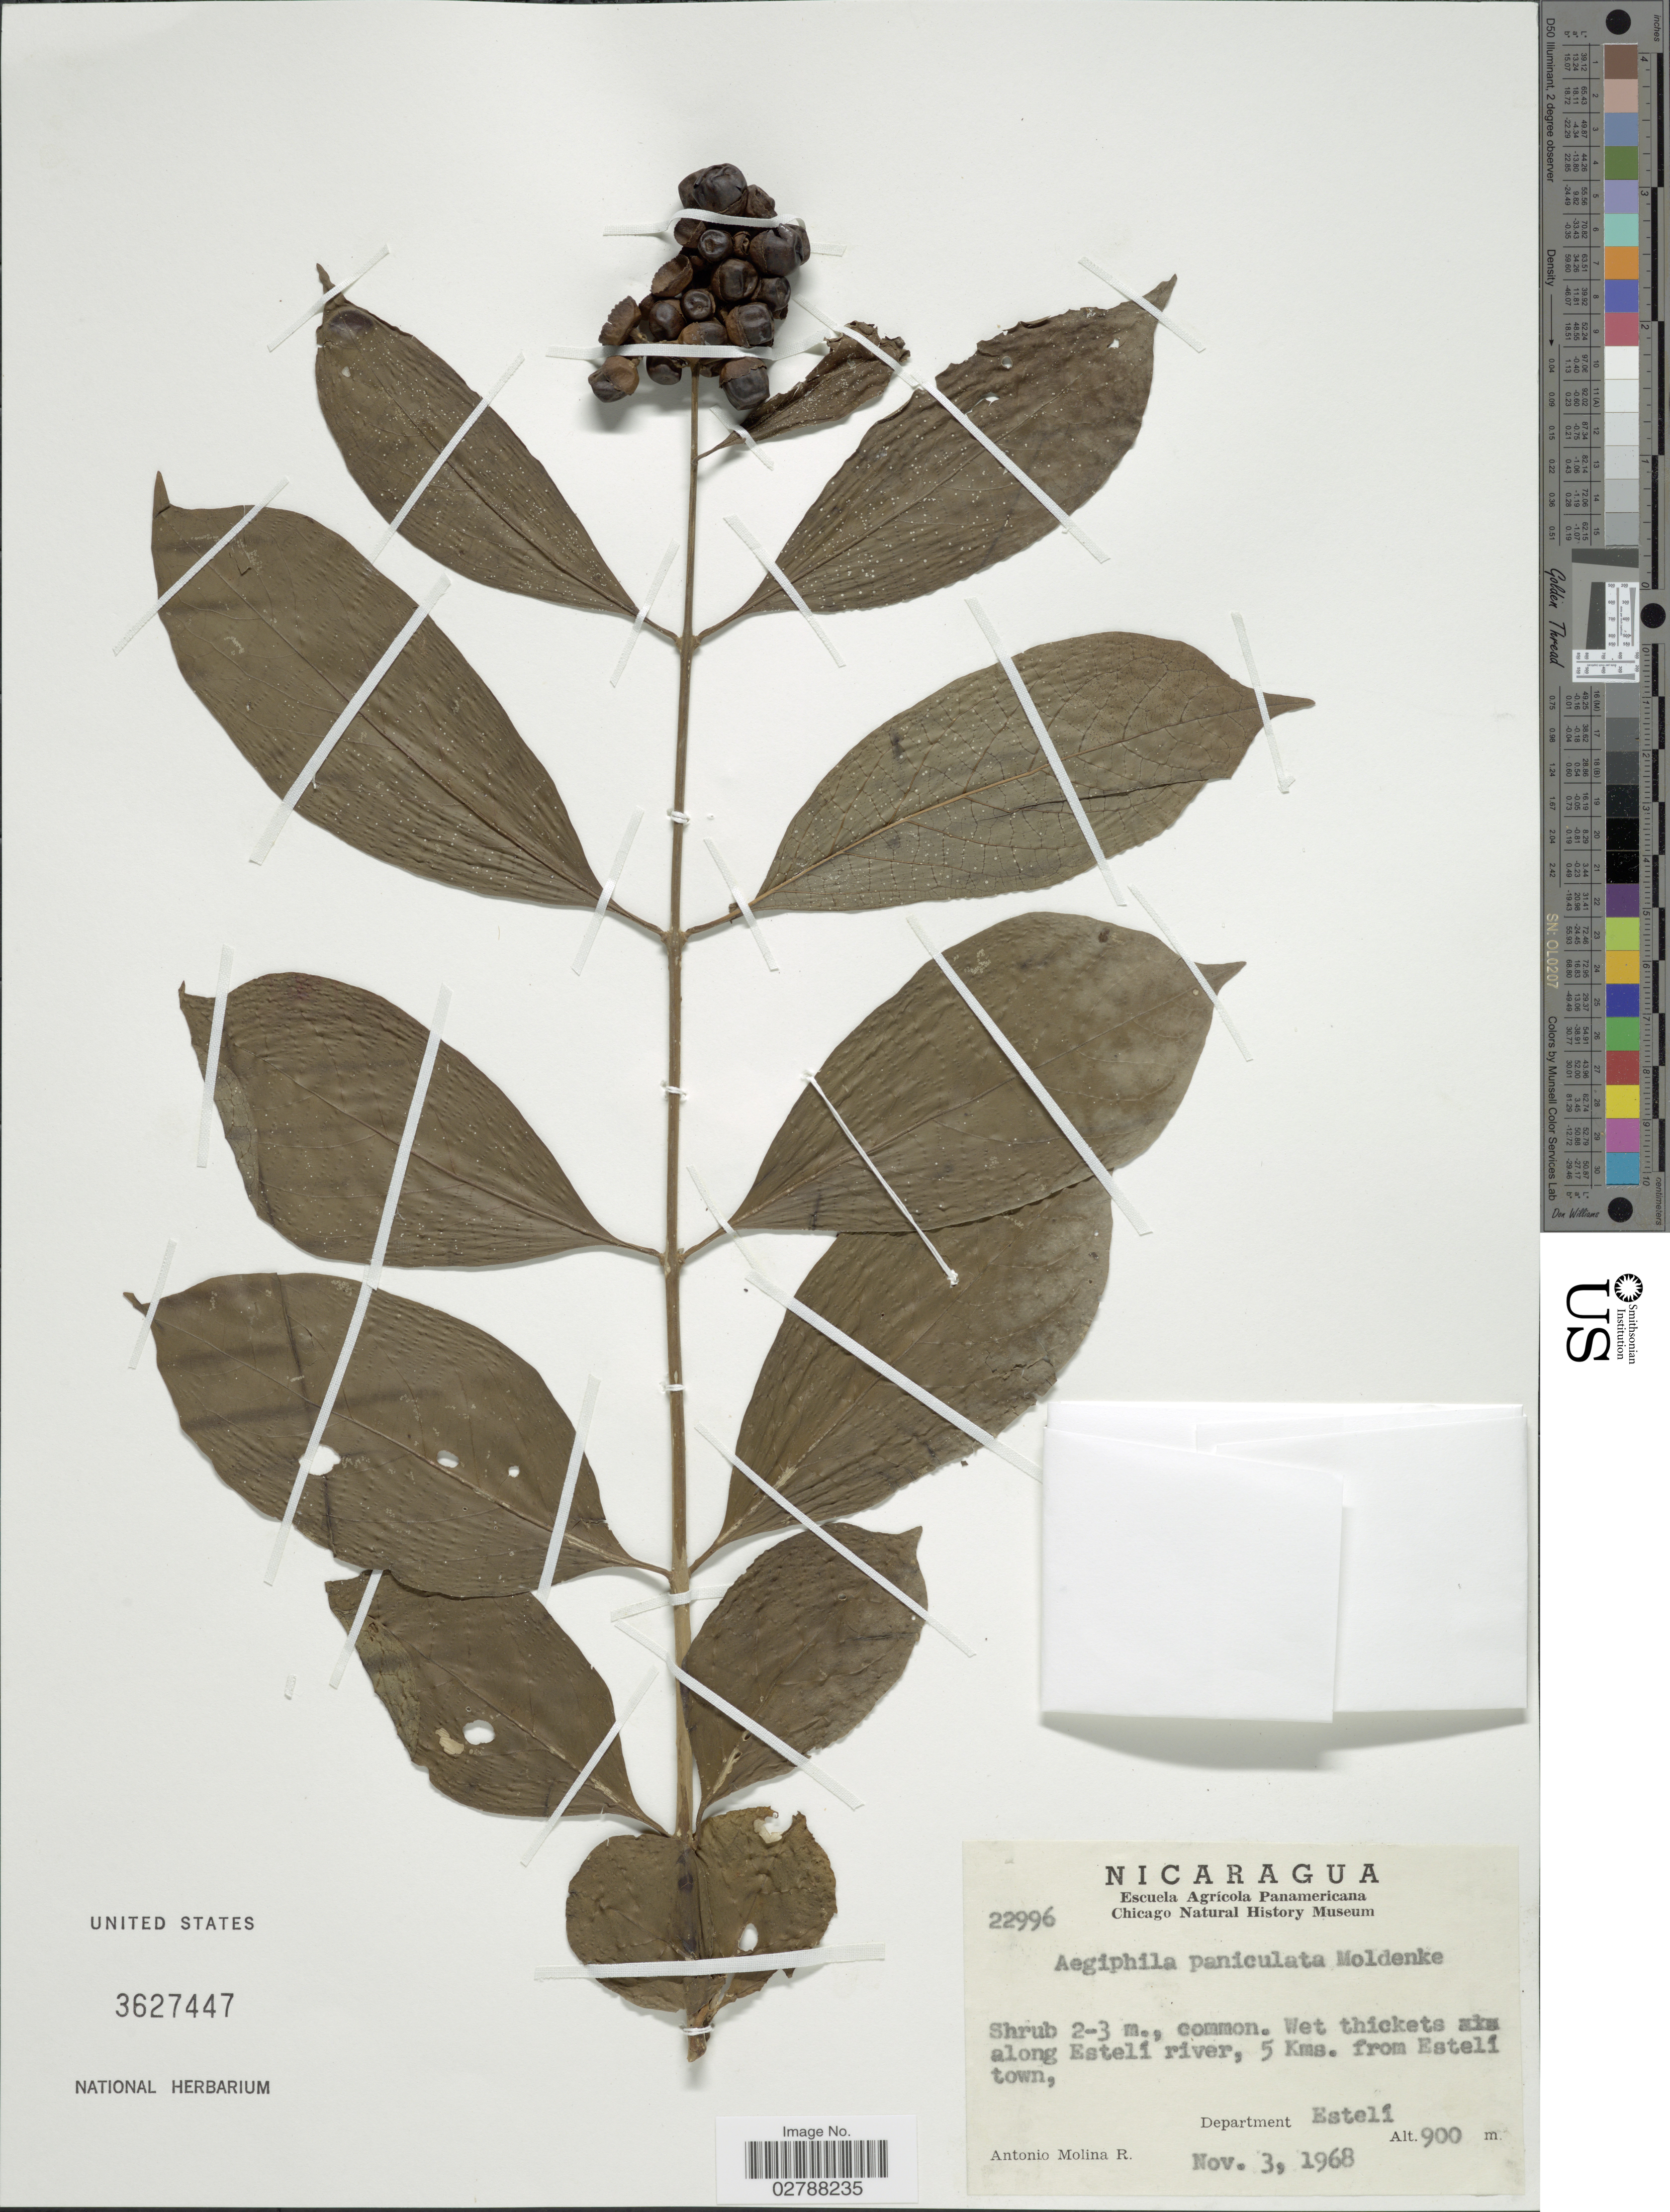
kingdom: Plantae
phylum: Tracheophyta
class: Magnoliopsida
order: Lamiales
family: Lamiaceae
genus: Aegiphila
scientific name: Aegiphila paniculata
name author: Moldenke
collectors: A. Molina R.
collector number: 22996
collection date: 1968-11-03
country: Nicaragua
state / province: Esteli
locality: Wet thickets along Estelí river, 5 Kms. from Estelí town, Department Estelí.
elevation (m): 900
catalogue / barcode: US 6327447